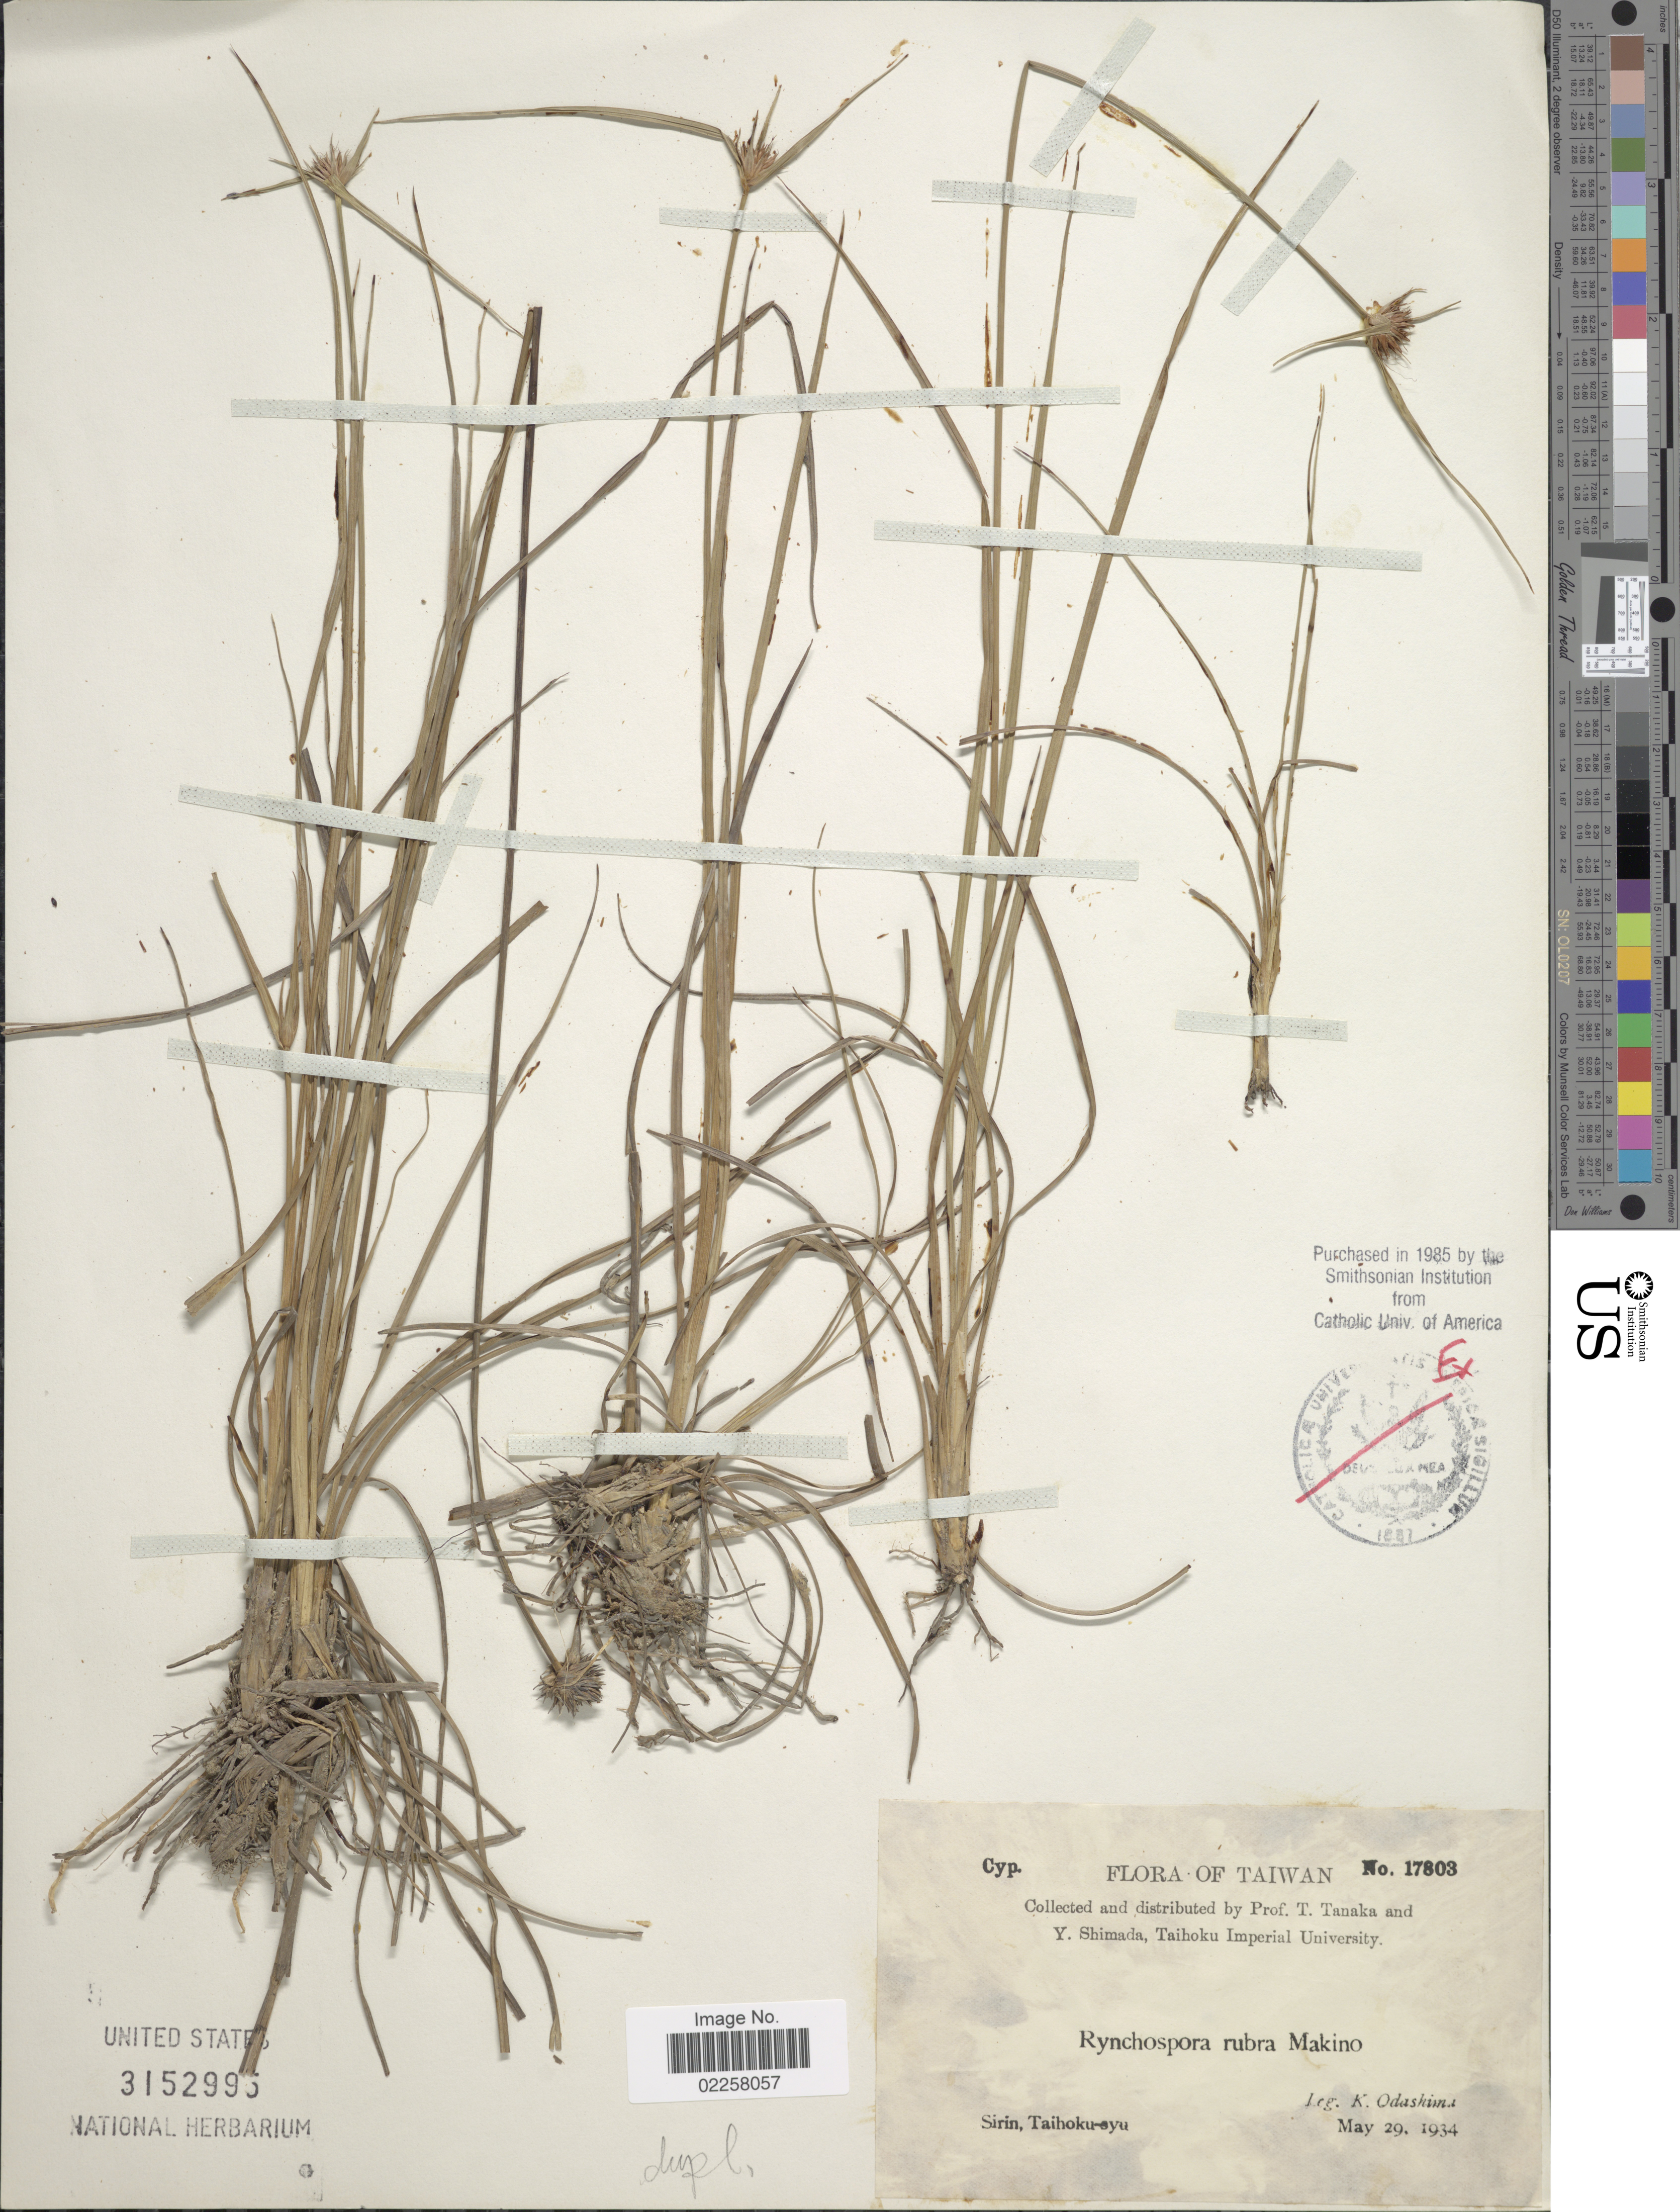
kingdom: Plantae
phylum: Tracheophyta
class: Liliopsida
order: Poales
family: Cyperaceae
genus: Rhynchospora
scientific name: Rhynchospora rubra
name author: (Lour.) Makino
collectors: K. Odashima, T. Tanaka & Y. Shimada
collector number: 17803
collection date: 1934-05-29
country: Taiwan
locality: Sirin, Taihoku-eyu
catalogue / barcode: US 3152995